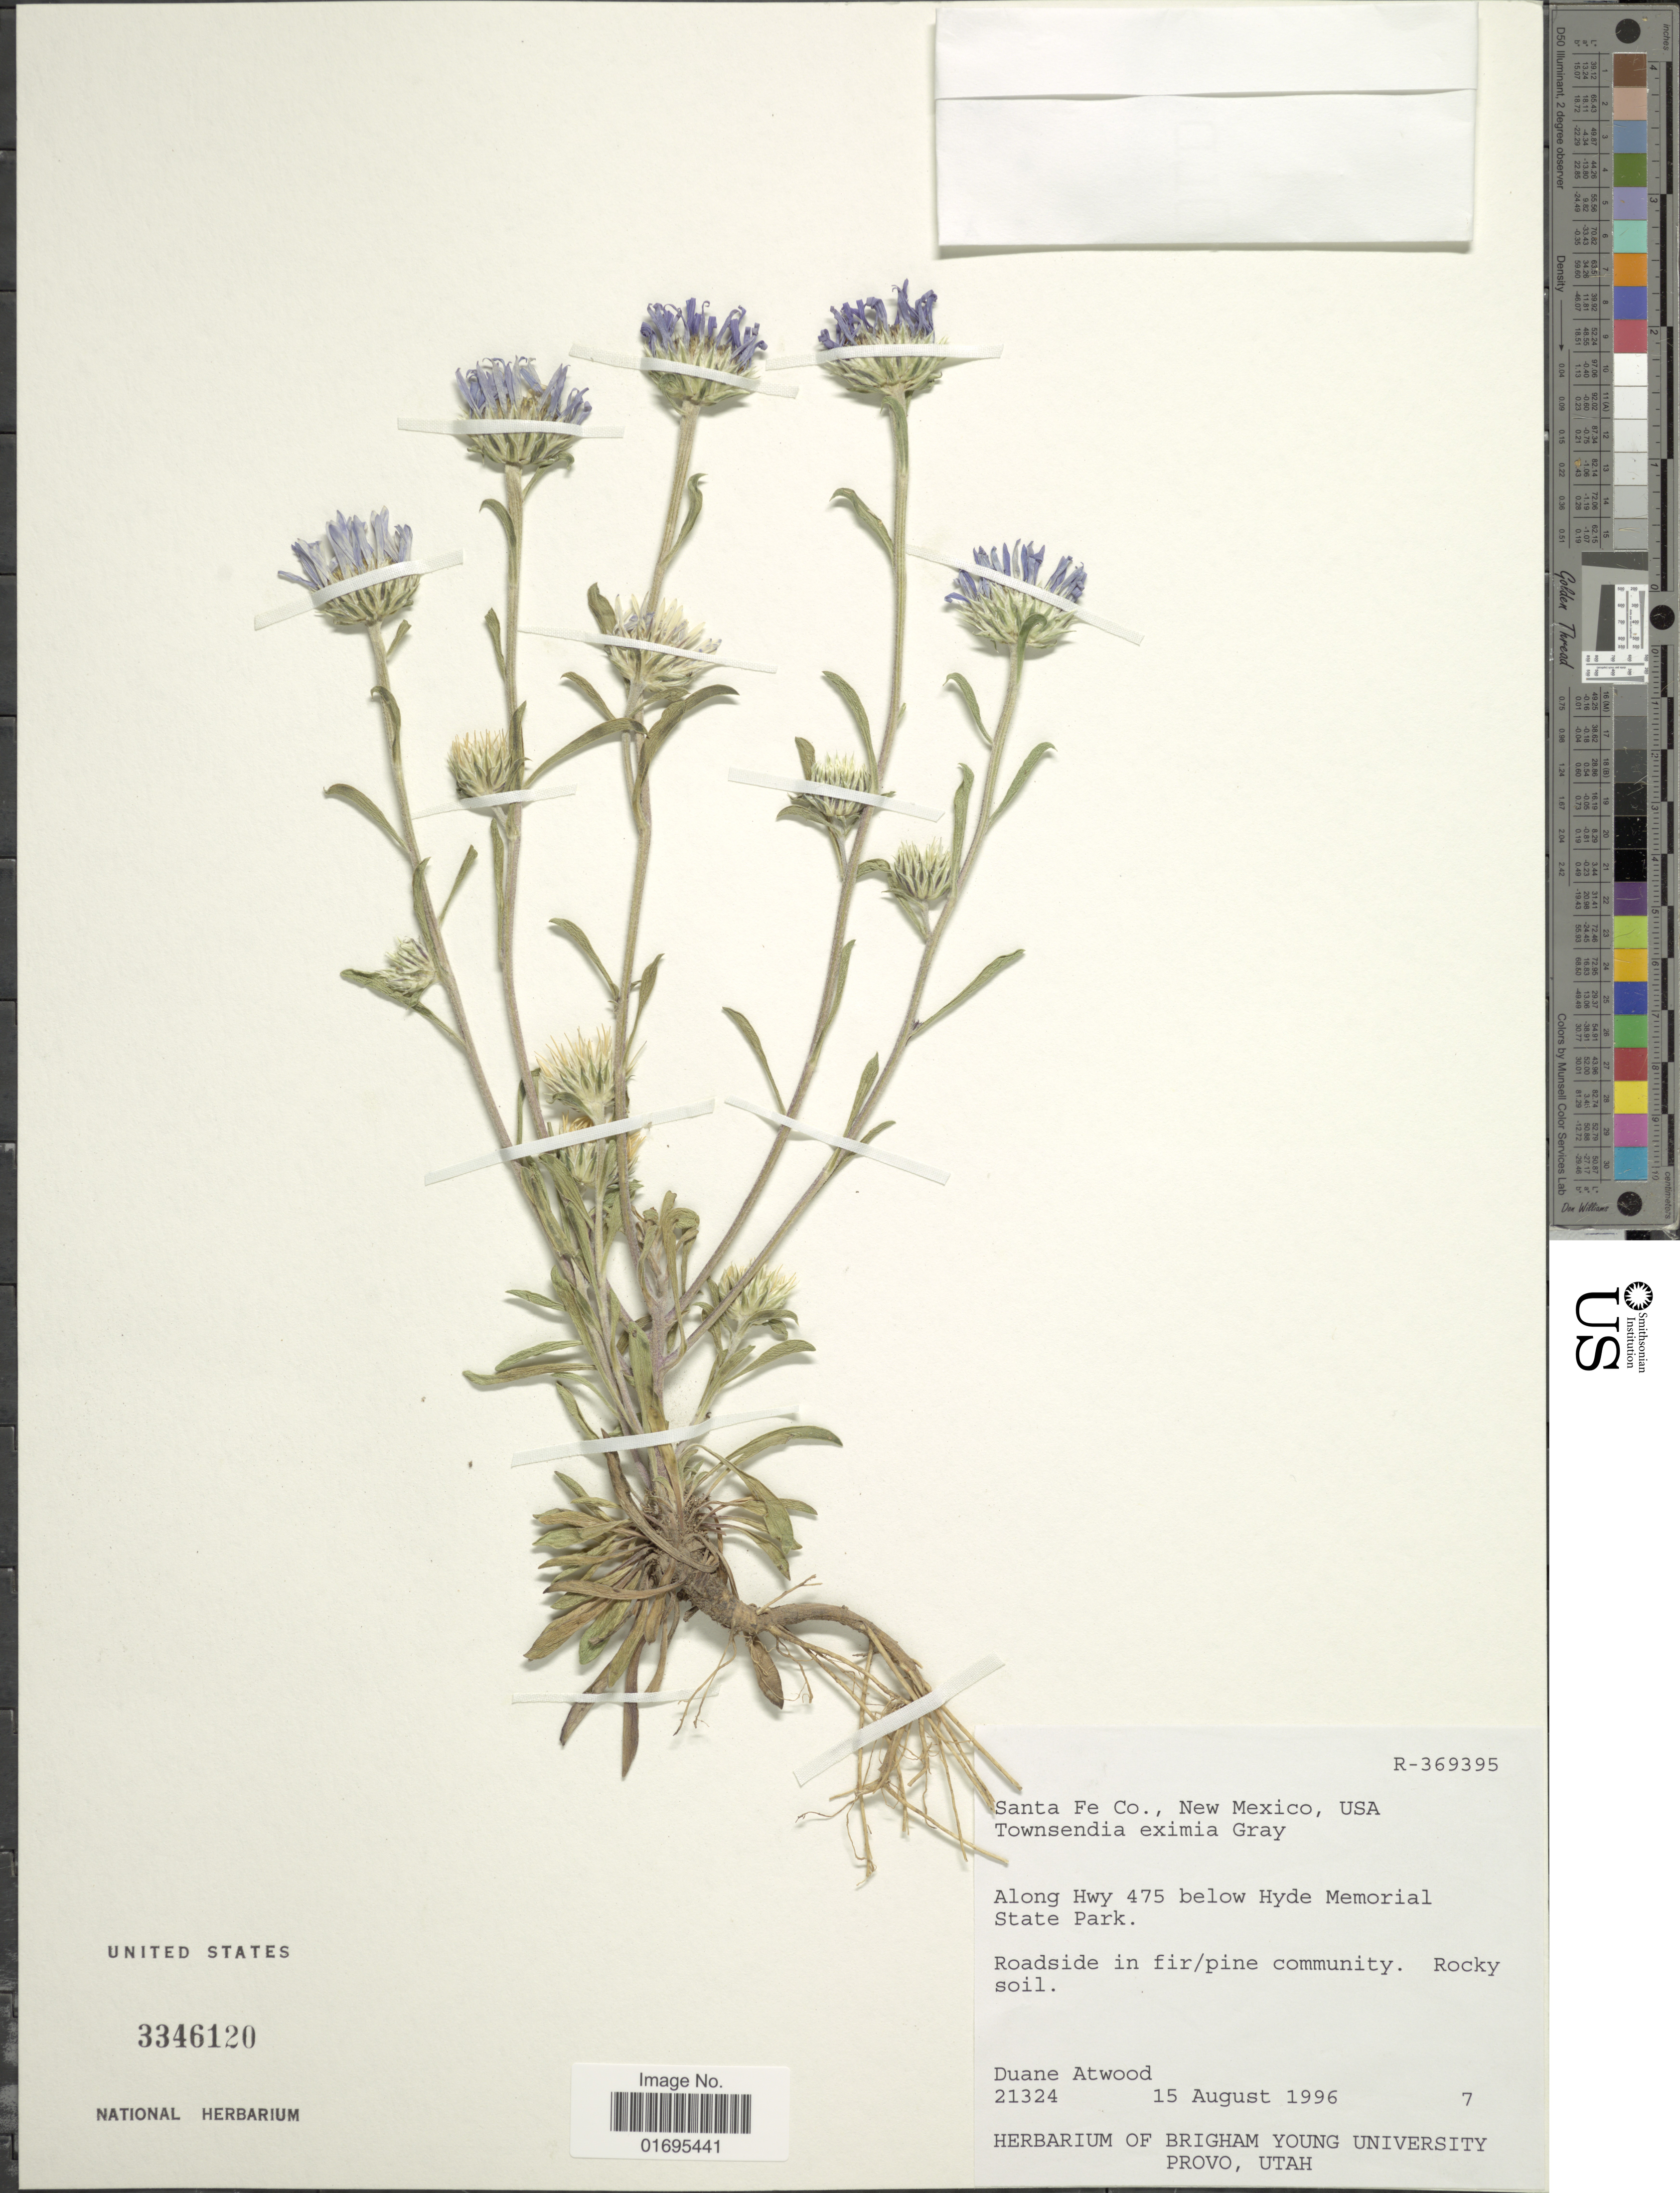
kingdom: Plantae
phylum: Tracheophyta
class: Magnoliopsida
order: Asterales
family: Asteraceae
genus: Townsendia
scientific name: Townsendia eximia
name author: A. Gray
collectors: D. Atwood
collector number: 21324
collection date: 1996-08-15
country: United States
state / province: New Mexico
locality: Santa Fe Co., along Hwy 475 below Hyde Memorial State Park, roadside in fir/pine community, rocky soil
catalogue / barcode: US 3346120